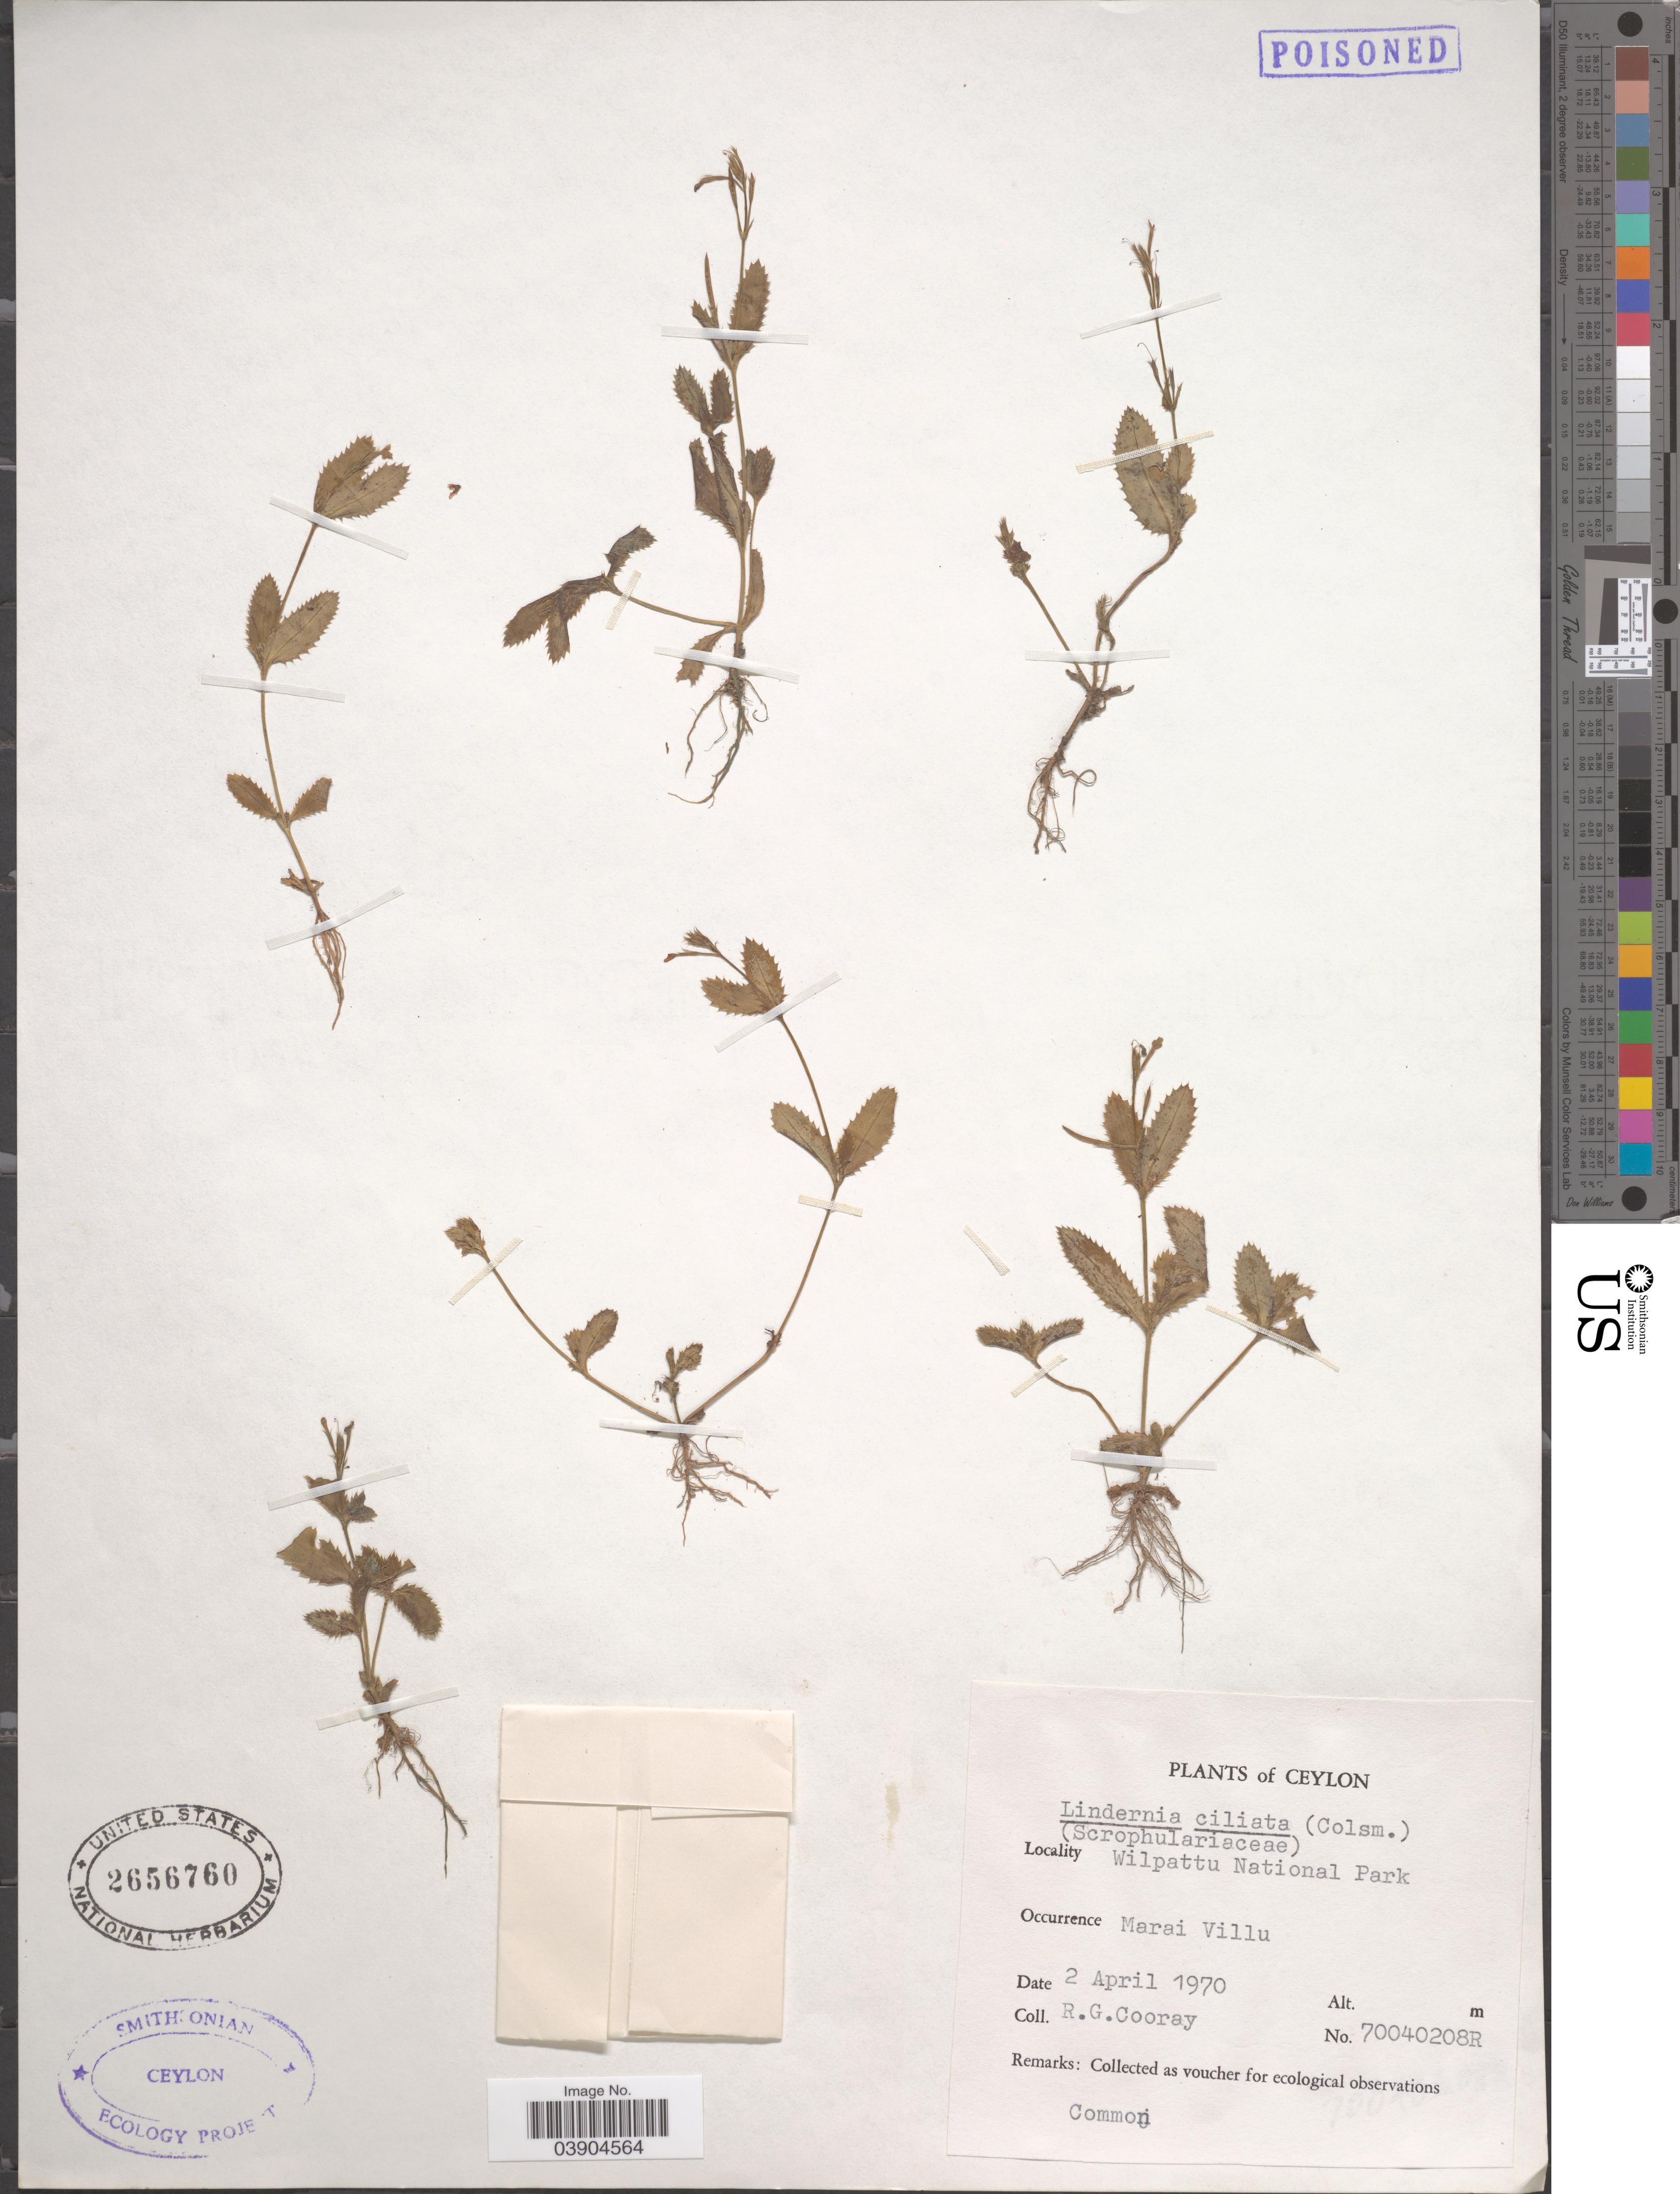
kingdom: Plantae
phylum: Tracheophyta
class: Magnoliopsida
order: Lamiales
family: Linderniaceae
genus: Lindernia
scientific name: Lindernia ciliata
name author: (Colsm.) Pennell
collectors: R. Cooray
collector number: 70040208R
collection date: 1970-04-02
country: Sri Lanka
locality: Ceylon. Wilpattu National Park. Marai Villu.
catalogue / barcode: US 2656760